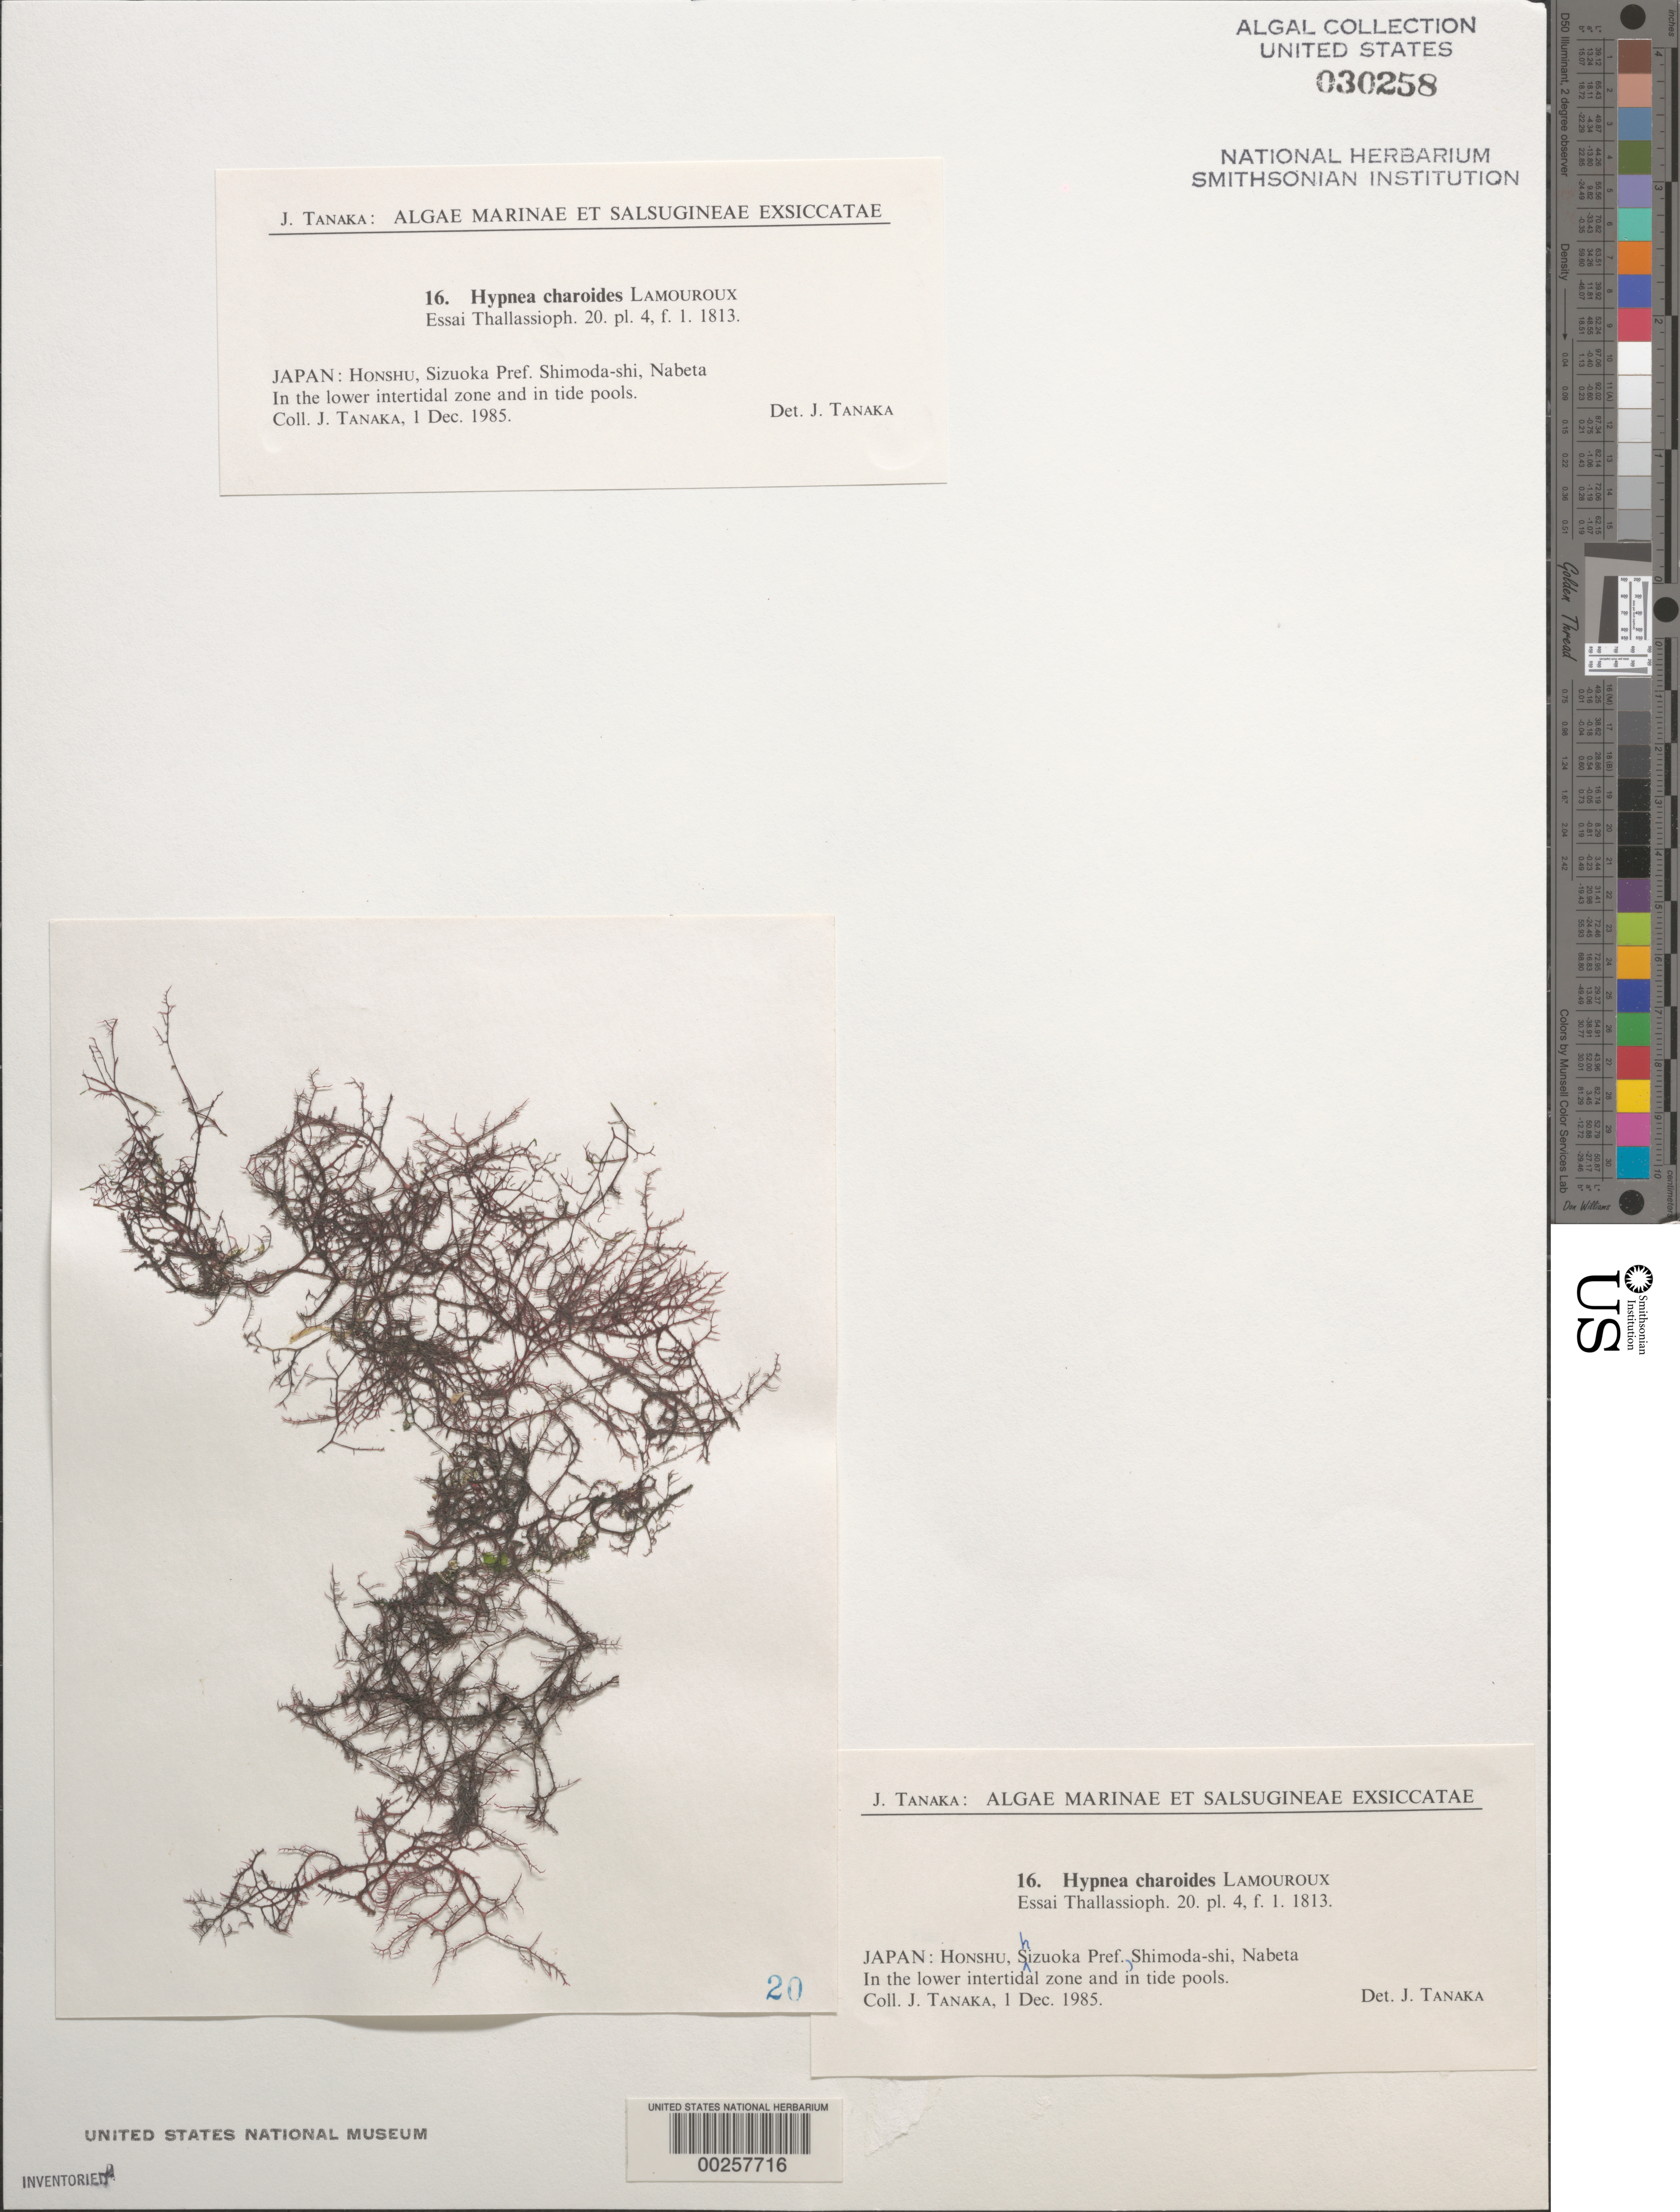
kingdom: Plantae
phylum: Rhodophyta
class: Florideophyceae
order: Gigartinales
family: Cystocloniaceae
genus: Hypnea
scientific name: Hypnea charoides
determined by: Tanaka, J.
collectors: J. Tanaka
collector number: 16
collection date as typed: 01 Dec 1985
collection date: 1985-12-01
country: Japan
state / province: Sizuoka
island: Honshu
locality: Nabeta, Shimoda-shi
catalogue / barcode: US 30258